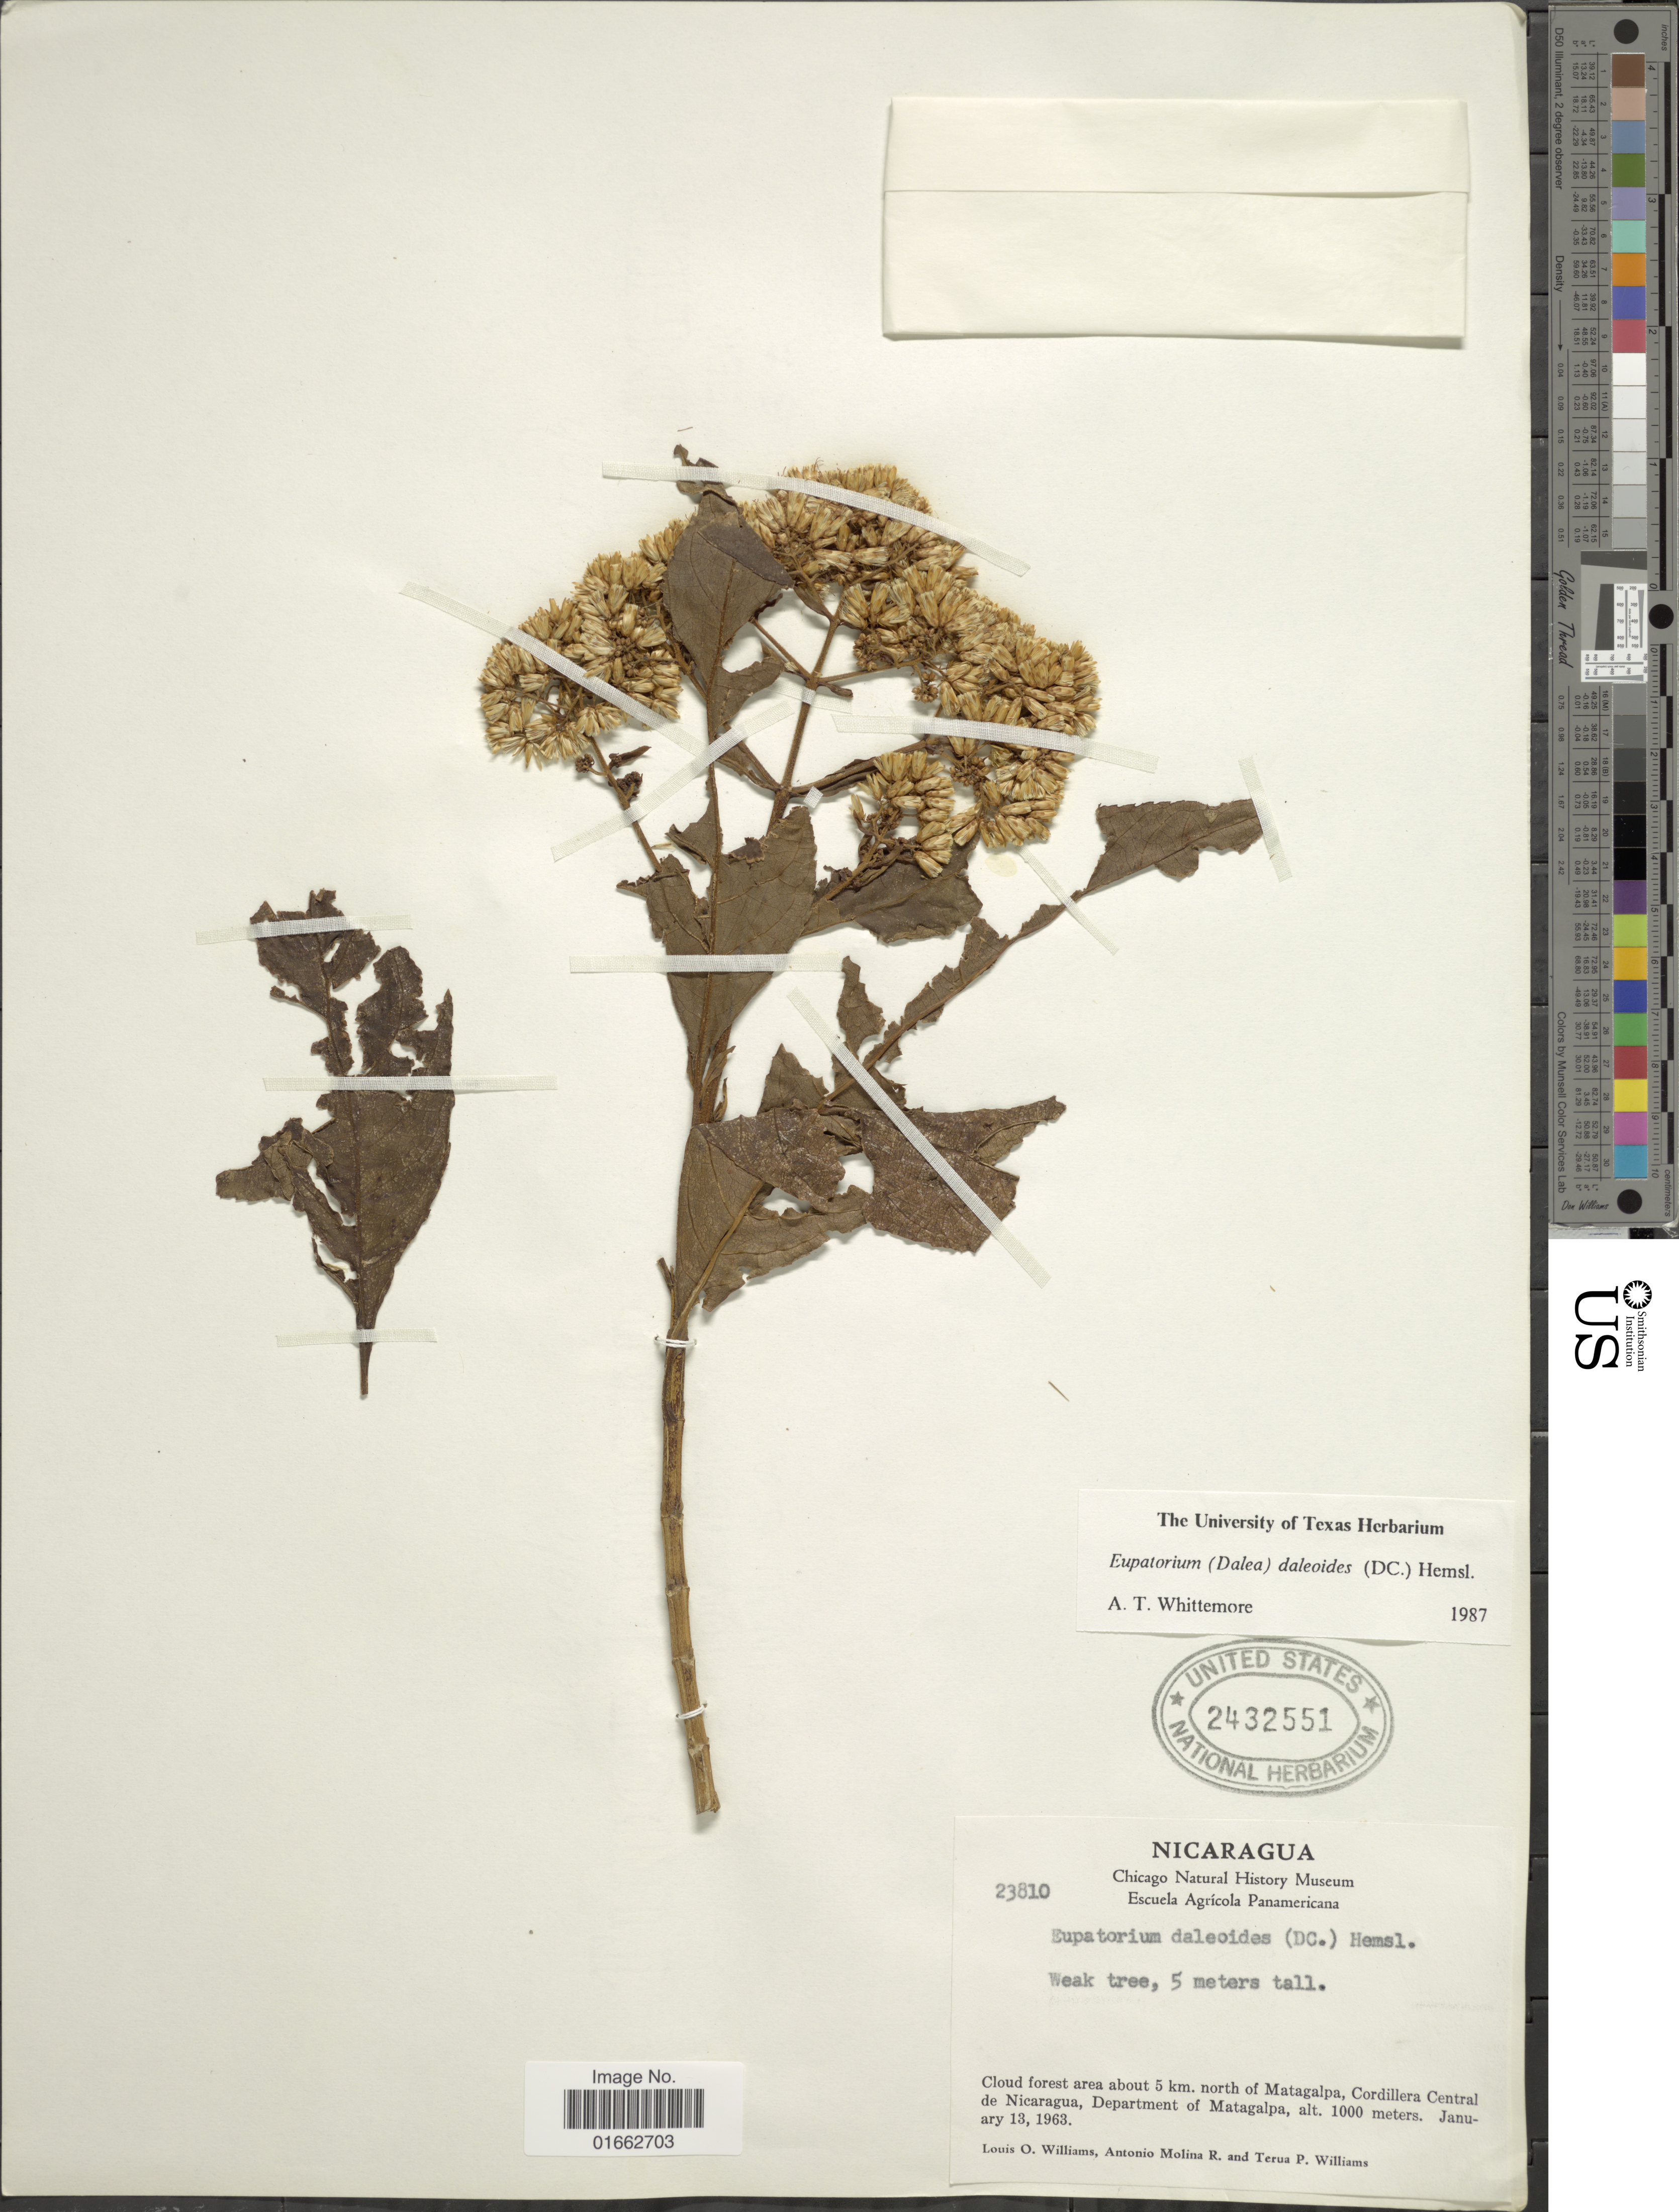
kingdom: Plantae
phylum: Tracheophyta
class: Magnoliopsida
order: Asterales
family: Asteraceae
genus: Critonia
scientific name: Critonia daleoides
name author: DC.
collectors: L. O. Williams, A. Molina R. & T. P. Williams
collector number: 23810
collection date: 1963-01-13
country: Nicaragua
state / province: Matagalpa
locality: Cloud forest area about 5 km. north of Matagalpa, Cordillera Central de Nicaragua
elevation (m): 1000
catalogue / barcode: US 2432551